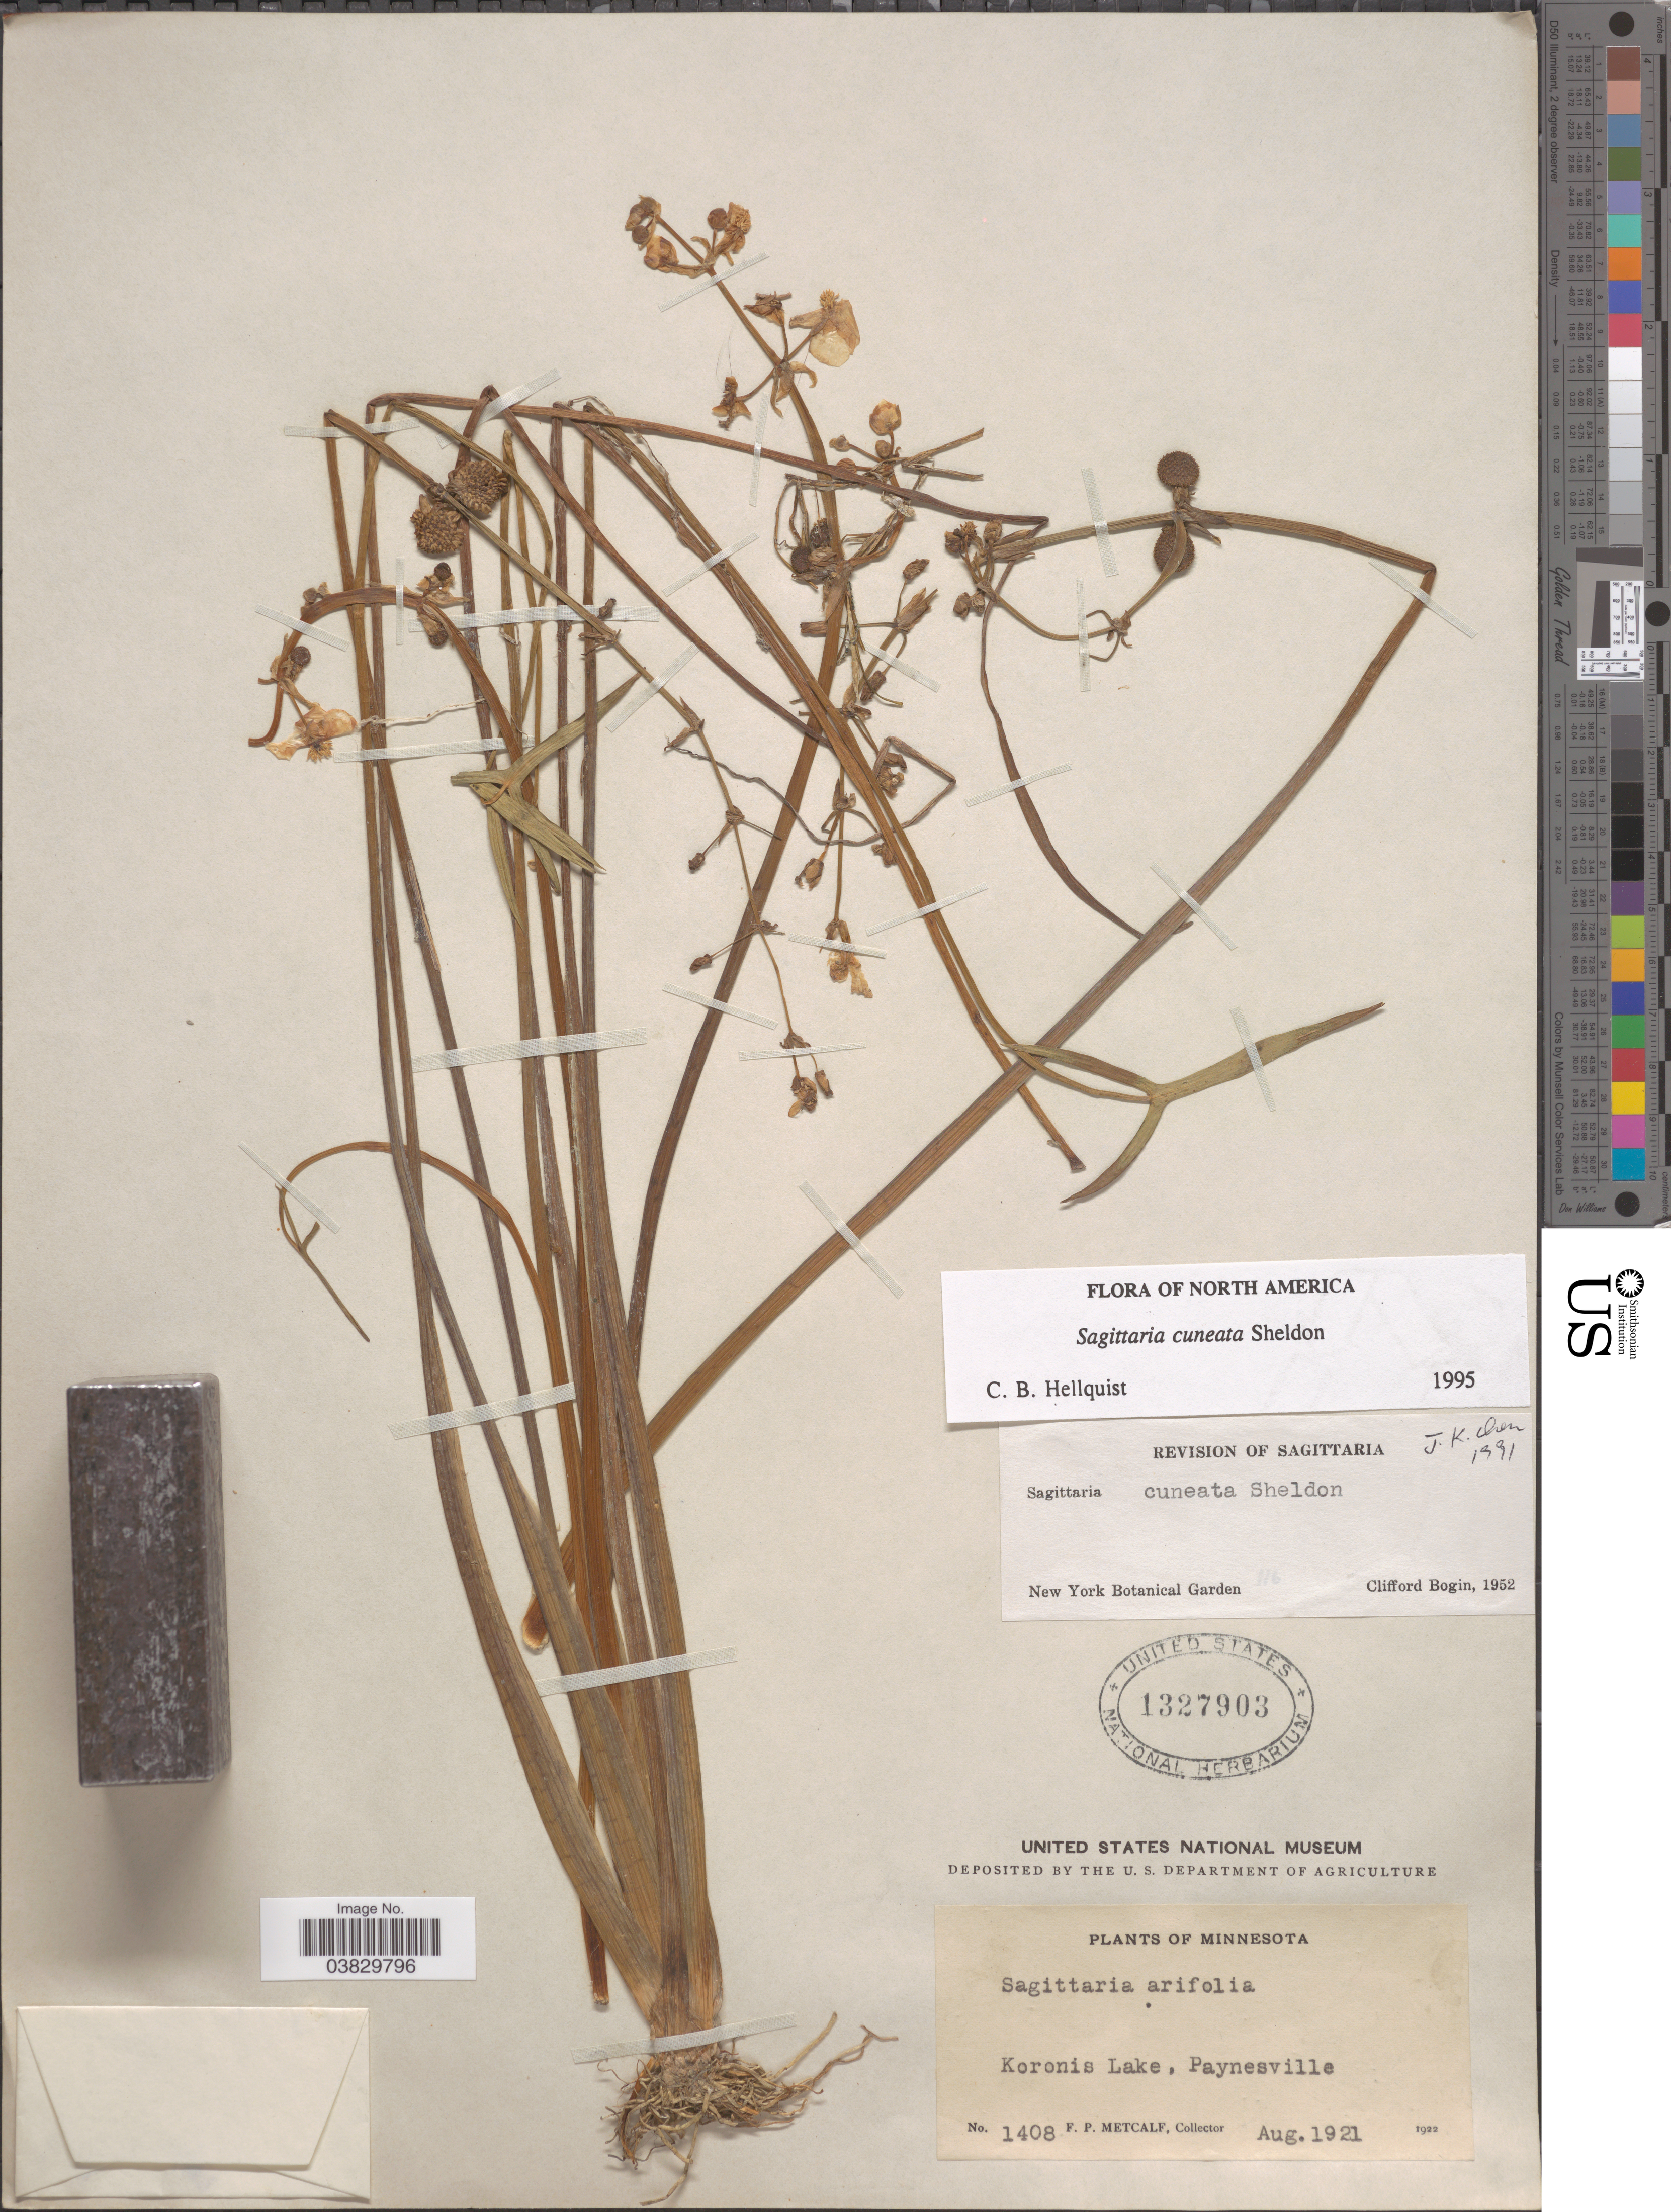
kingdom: Plantae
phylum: Tracheophyta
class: Liliopsida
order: Alismatales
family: Alismataceae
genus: Sagittaria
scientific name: Sagittaria cuneata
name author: E. Sheld.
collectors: F. Metcalf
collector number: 1408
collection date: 1921-08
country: United States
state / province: Minnesota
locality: Koronis Lake, Paynesville.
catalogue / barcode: US 1327903